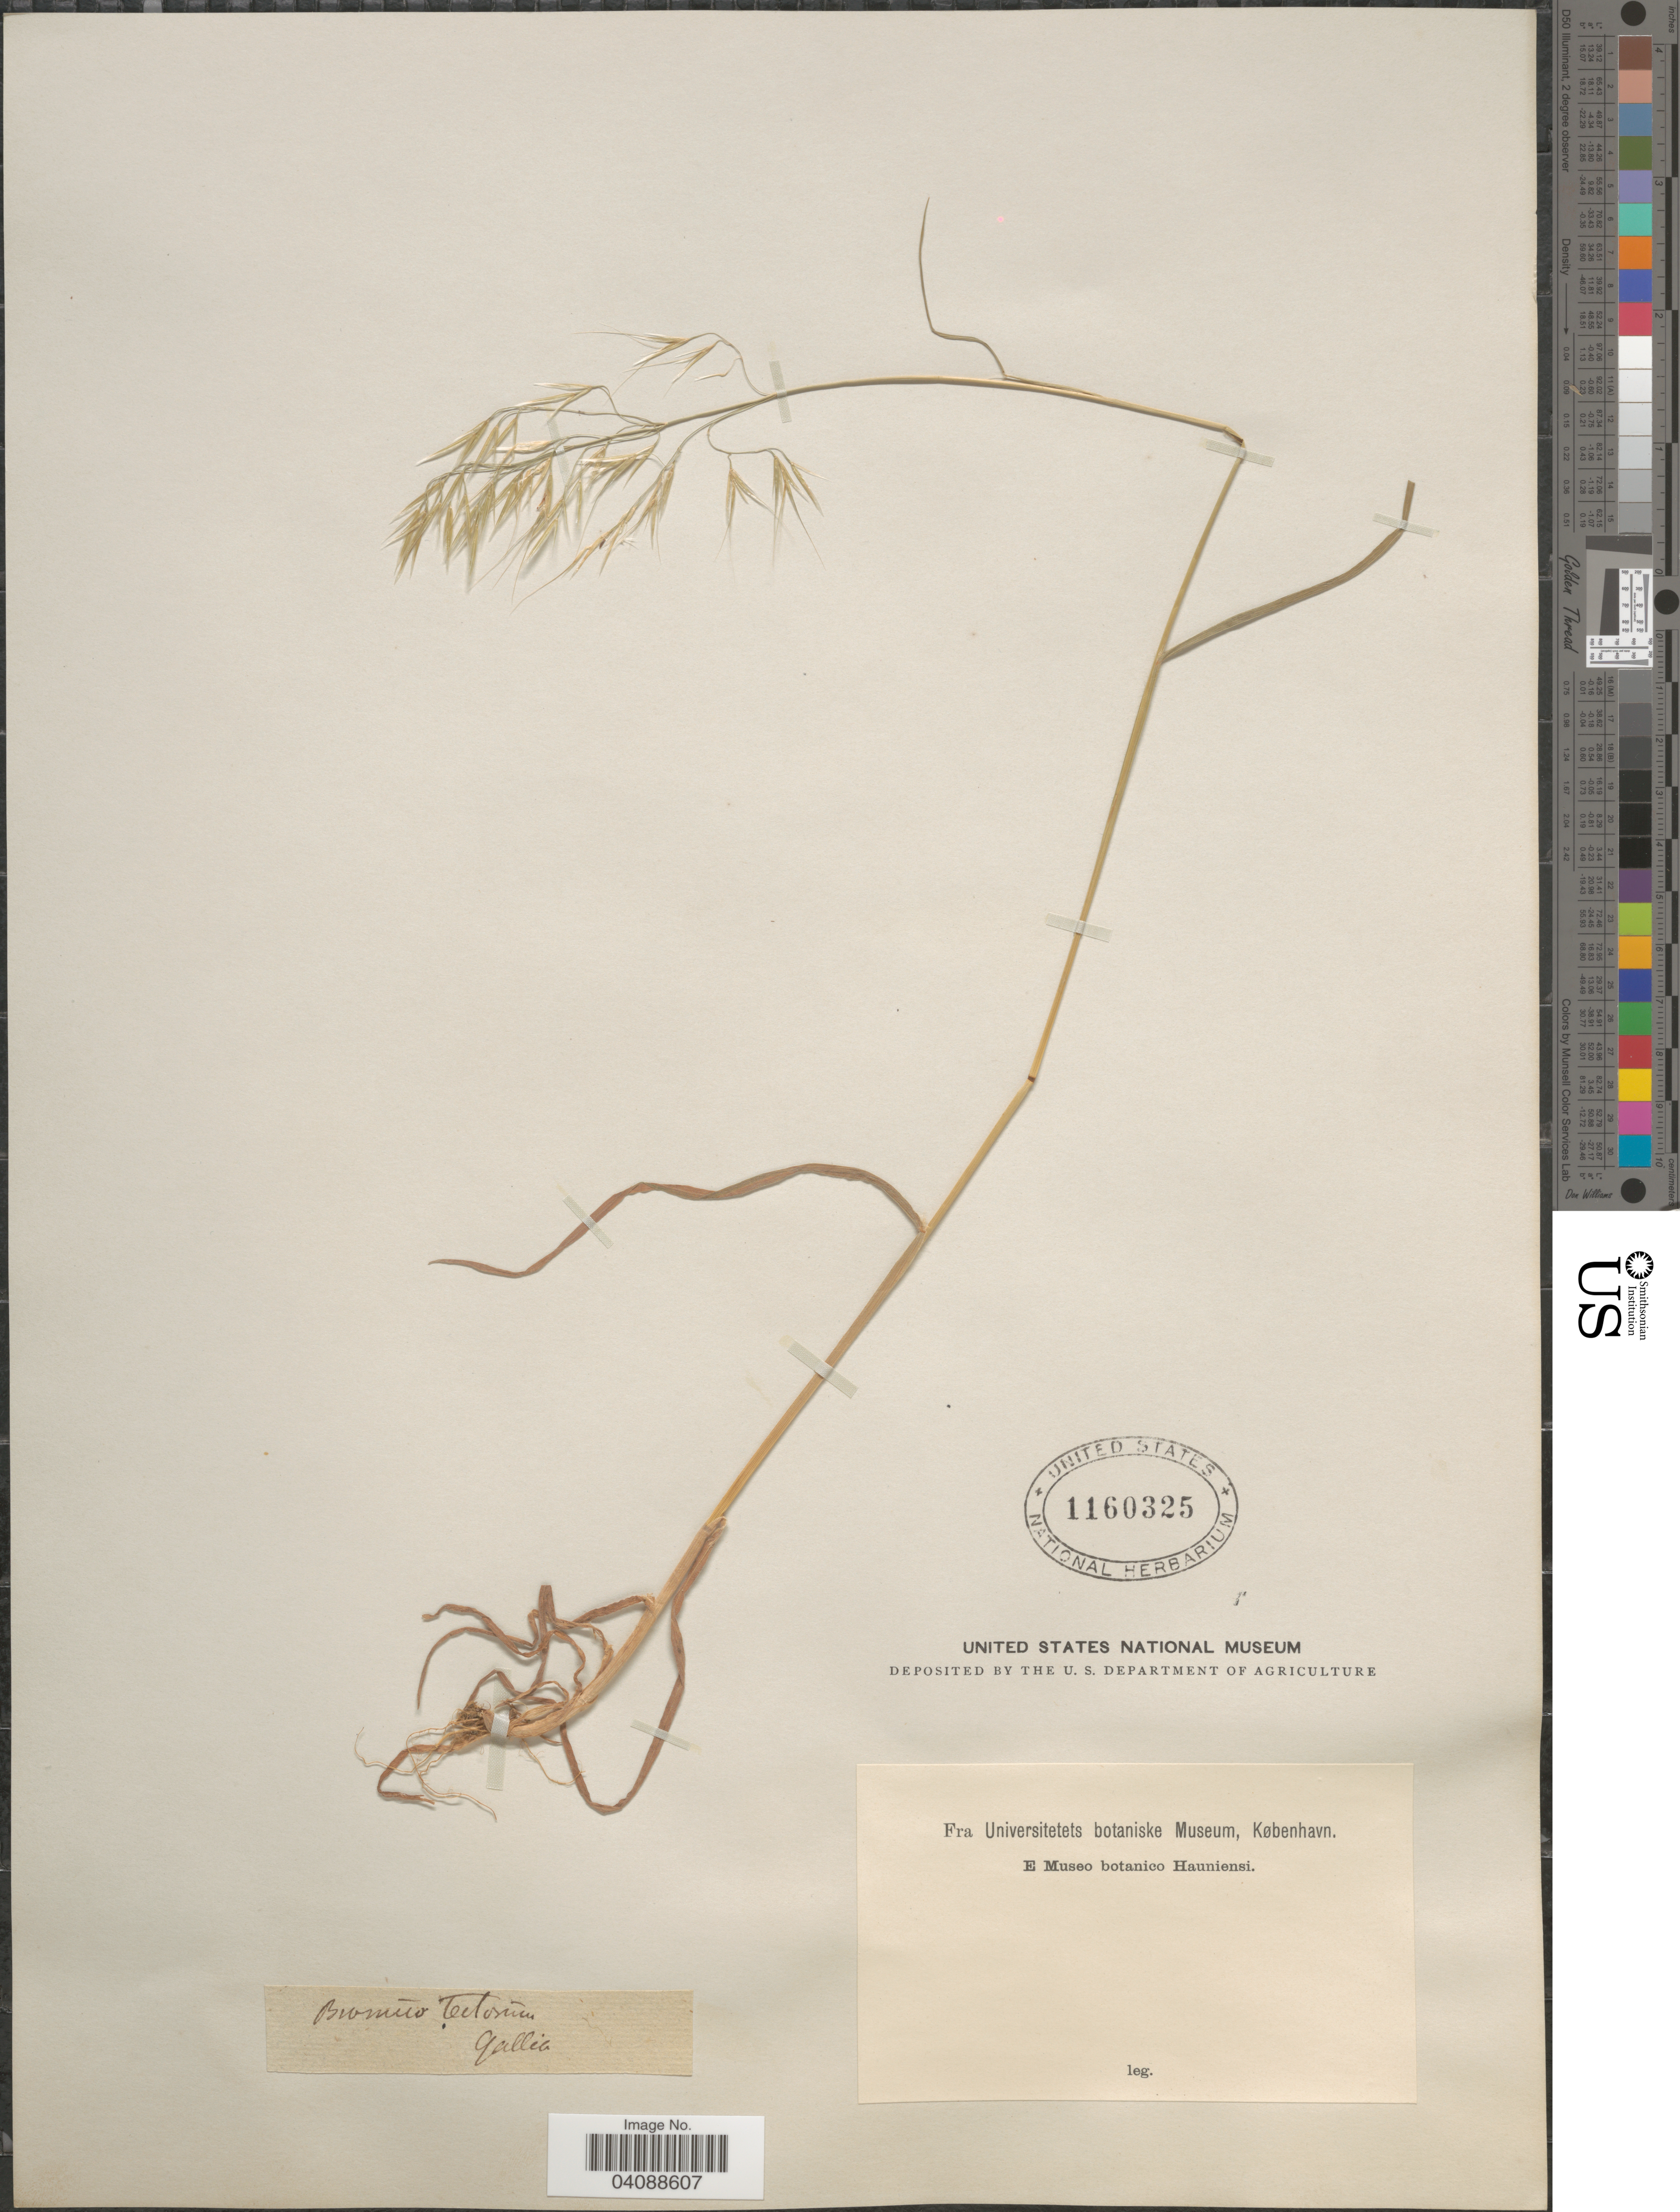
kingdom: Plantae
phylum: Tracheophyta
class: Liliopsida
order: Poales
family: Poaceae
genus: Bromus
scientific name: Bromus tectorum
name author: L.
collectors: Museo Botanico Hauniense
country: France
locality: Gallia.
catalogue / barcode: US 1160325